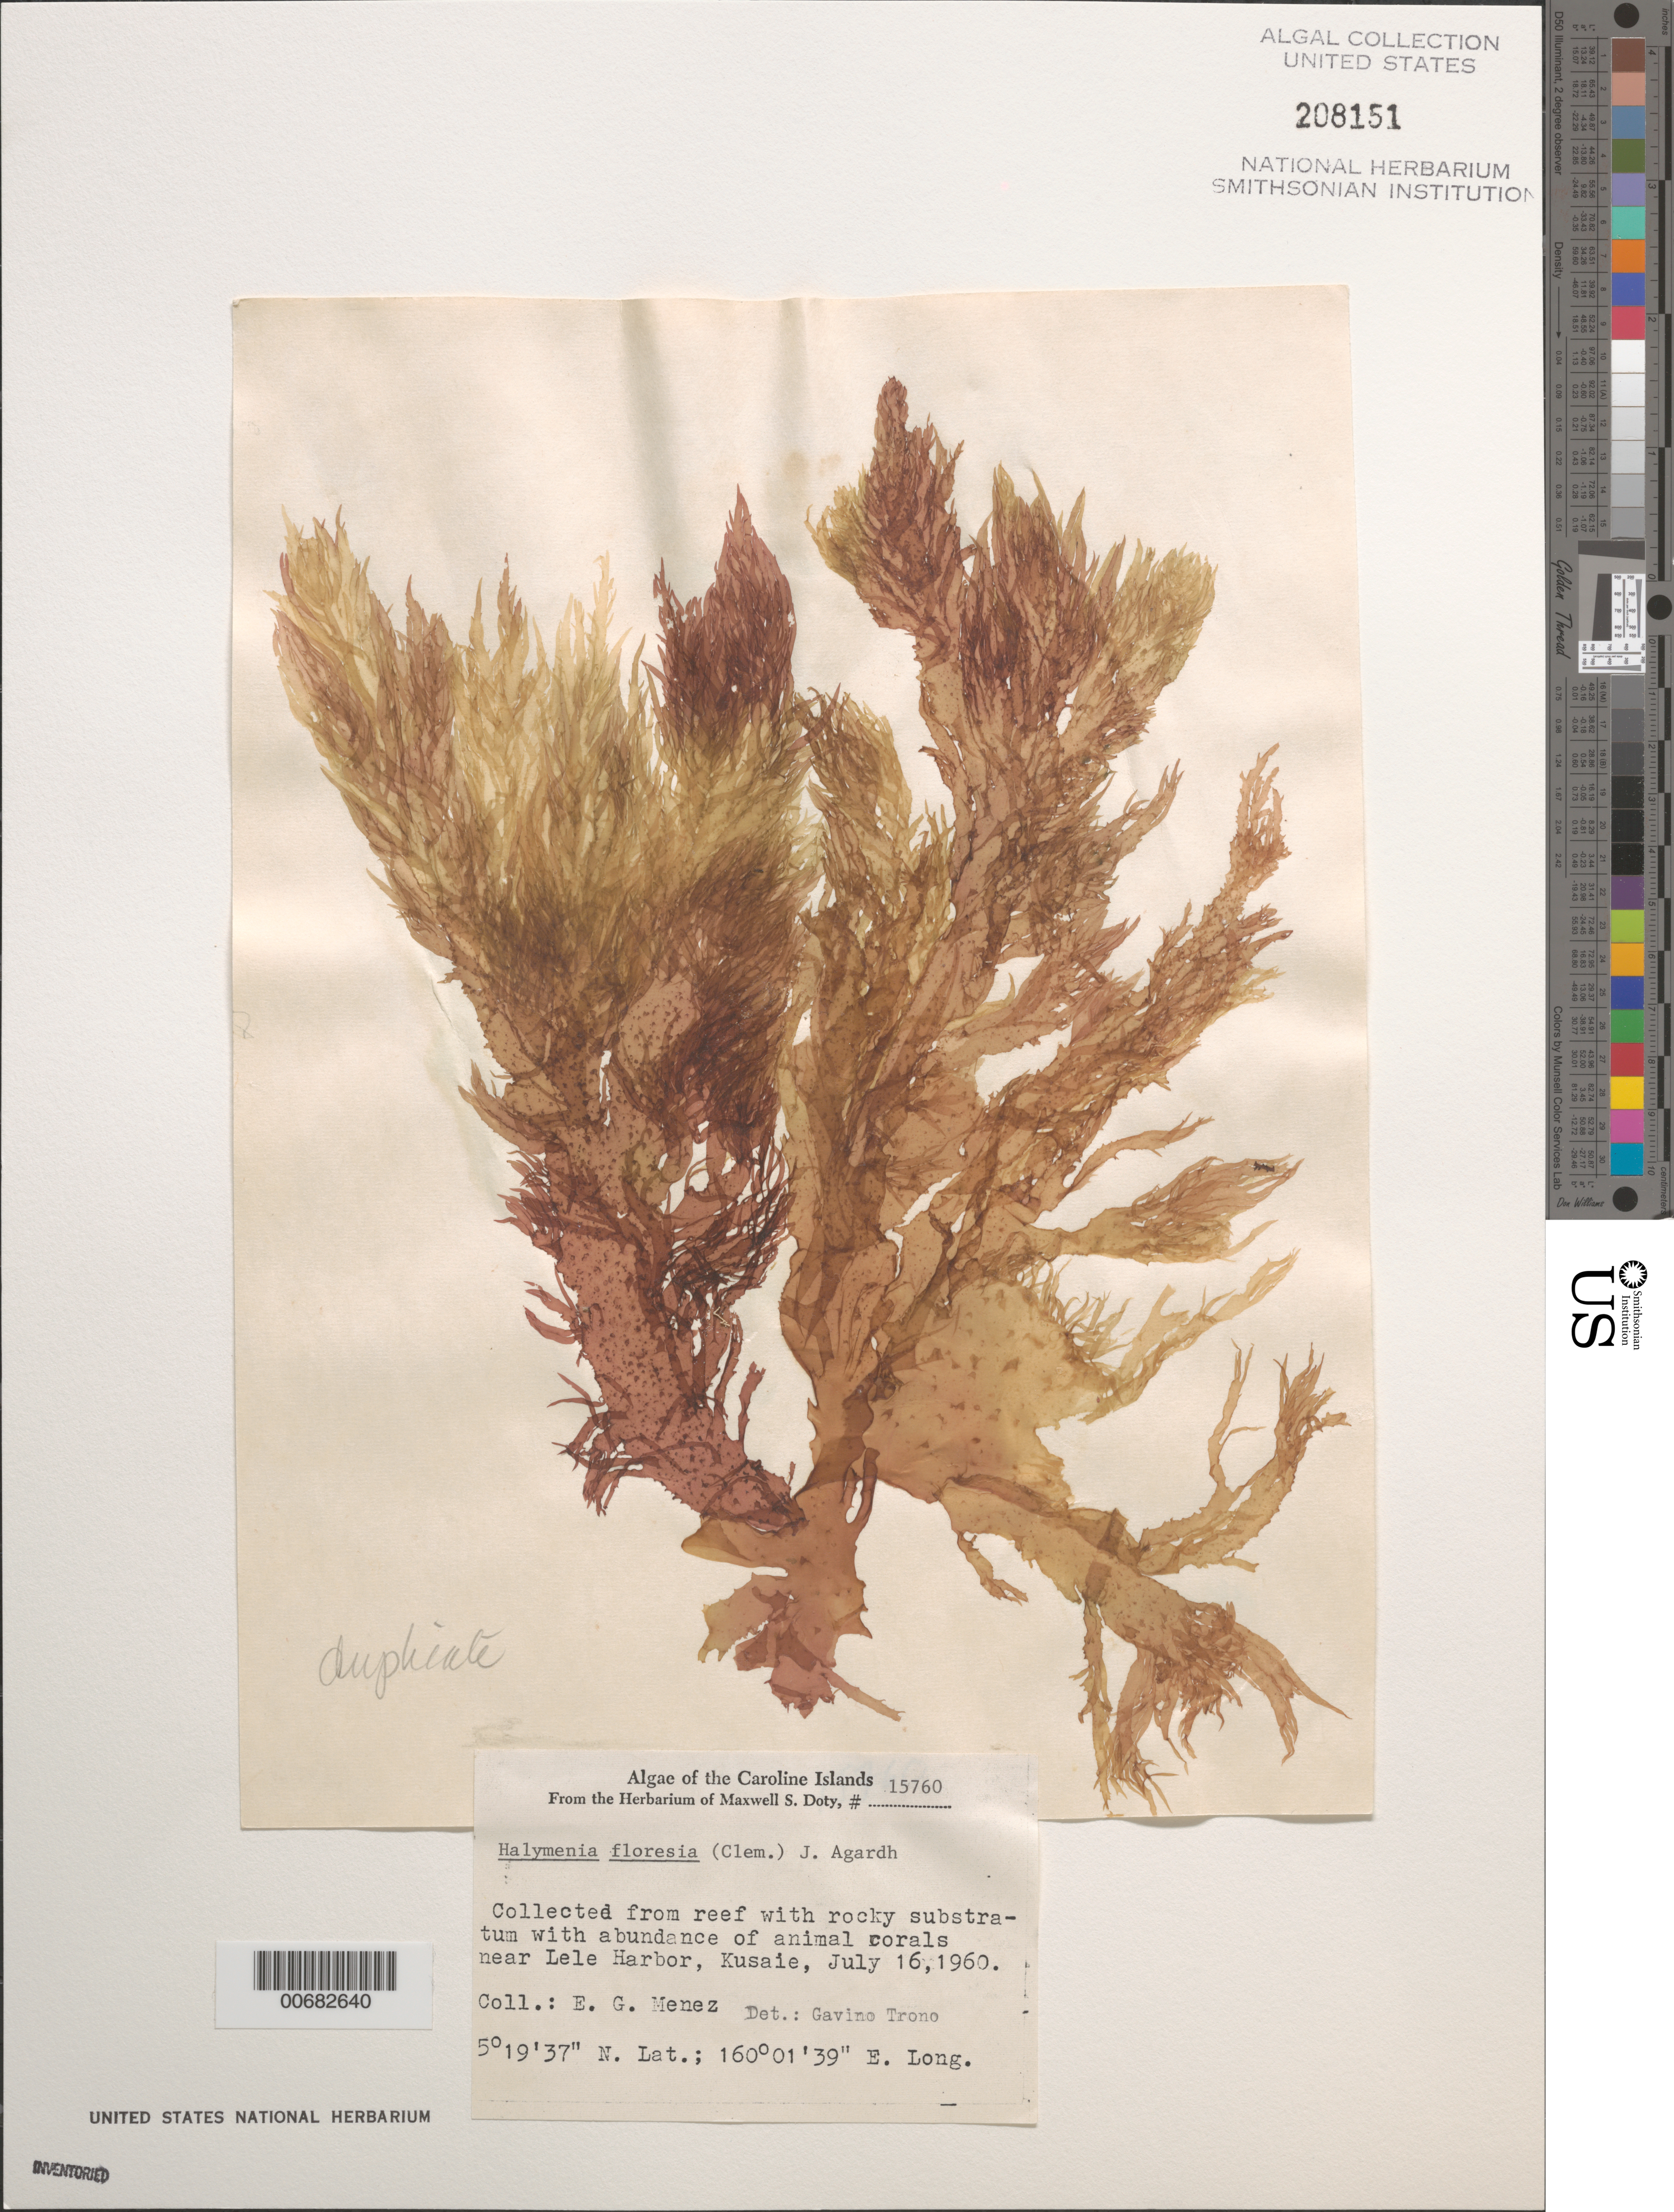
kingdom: Plantae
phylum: Rhodophyta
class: Florideophyceae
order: Halymeniales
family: Halymeniaceae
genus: Halymenia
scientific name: Halymenia floresii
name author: (Clemente) C. Agardh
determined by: Trono, Gavino C., Jr.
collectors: Meñez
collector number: MSD 15760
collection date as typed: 16 Jul 1960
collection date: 1960-07-16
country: Micronesia, Federated States of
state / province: Kosrae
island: Kosrae [Kusaie]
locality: Near Lele Harbor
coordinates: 5 19' 37" N. Lat., 160 01' 39" E. Long.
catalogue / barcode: US 208151